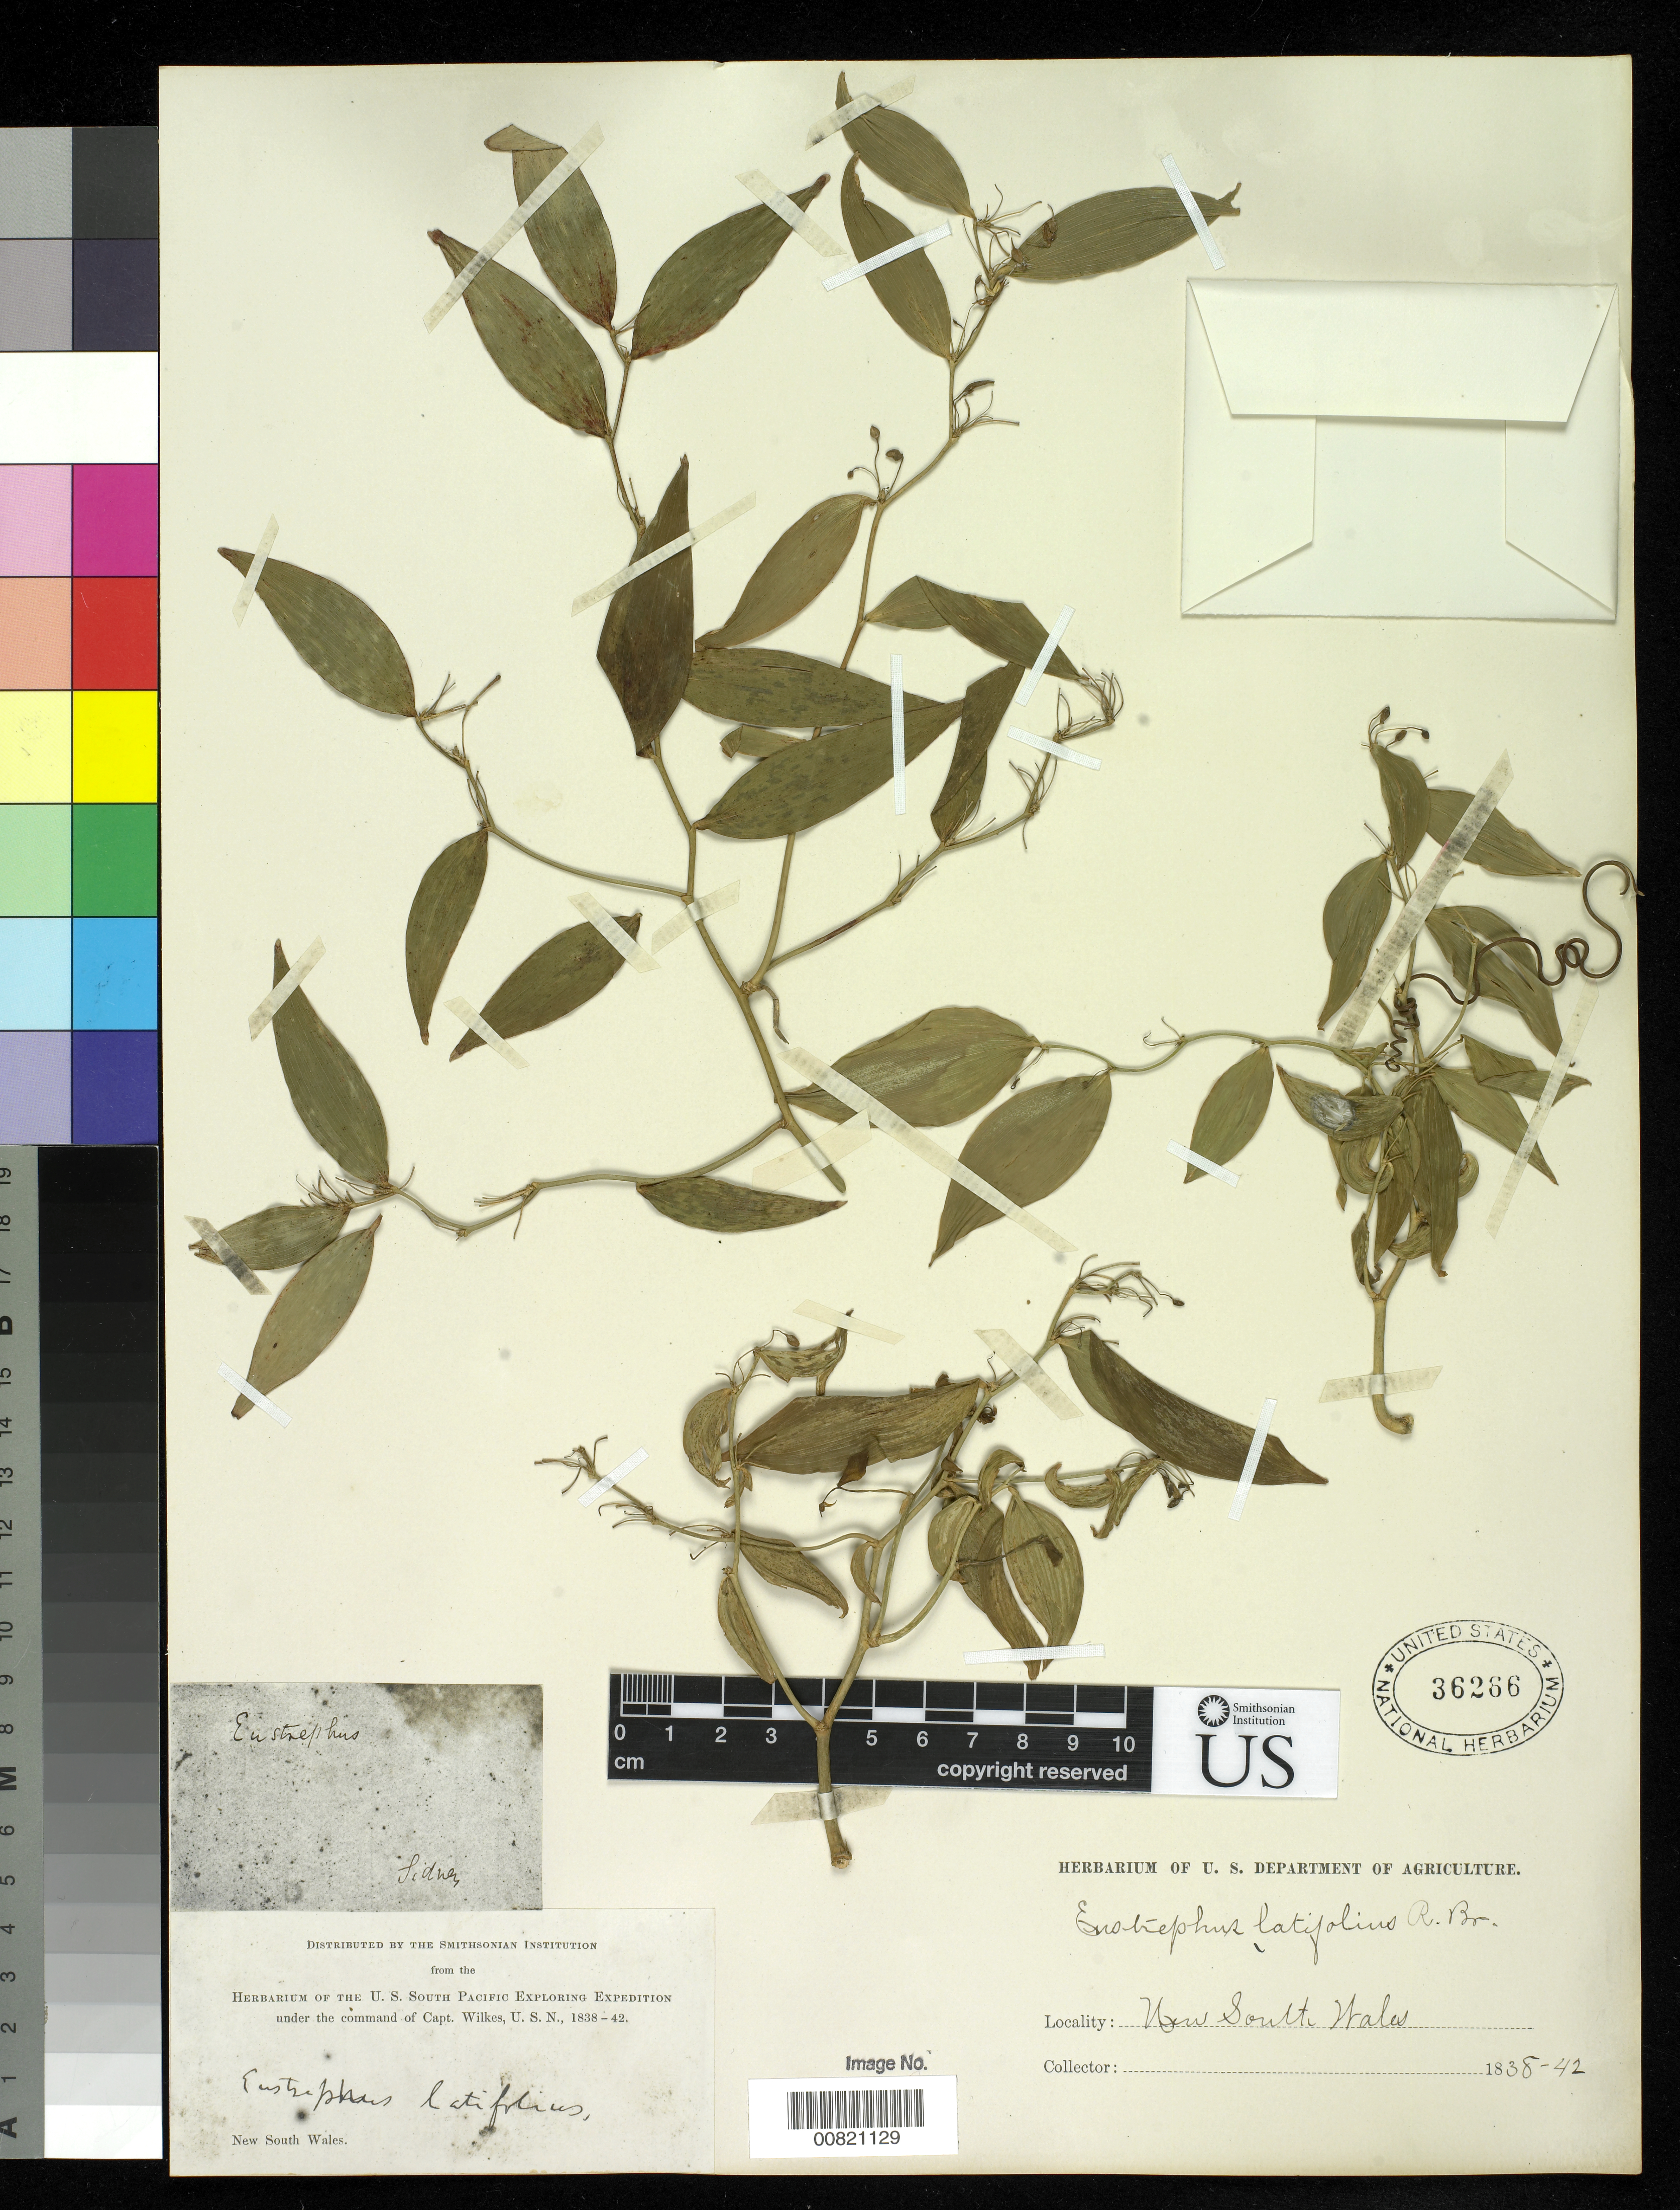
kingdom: Plantae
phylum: Tracheophyta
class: Liliopsida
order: Asparagales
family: Asparagaceae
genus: Eustrephus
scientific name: Eustrephus latifolius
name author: R. Br.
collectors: Wilkes Explor. Exped.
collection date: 1838/1842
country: Australia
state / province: New South Wales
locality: New South Wales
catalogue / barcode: US 36266